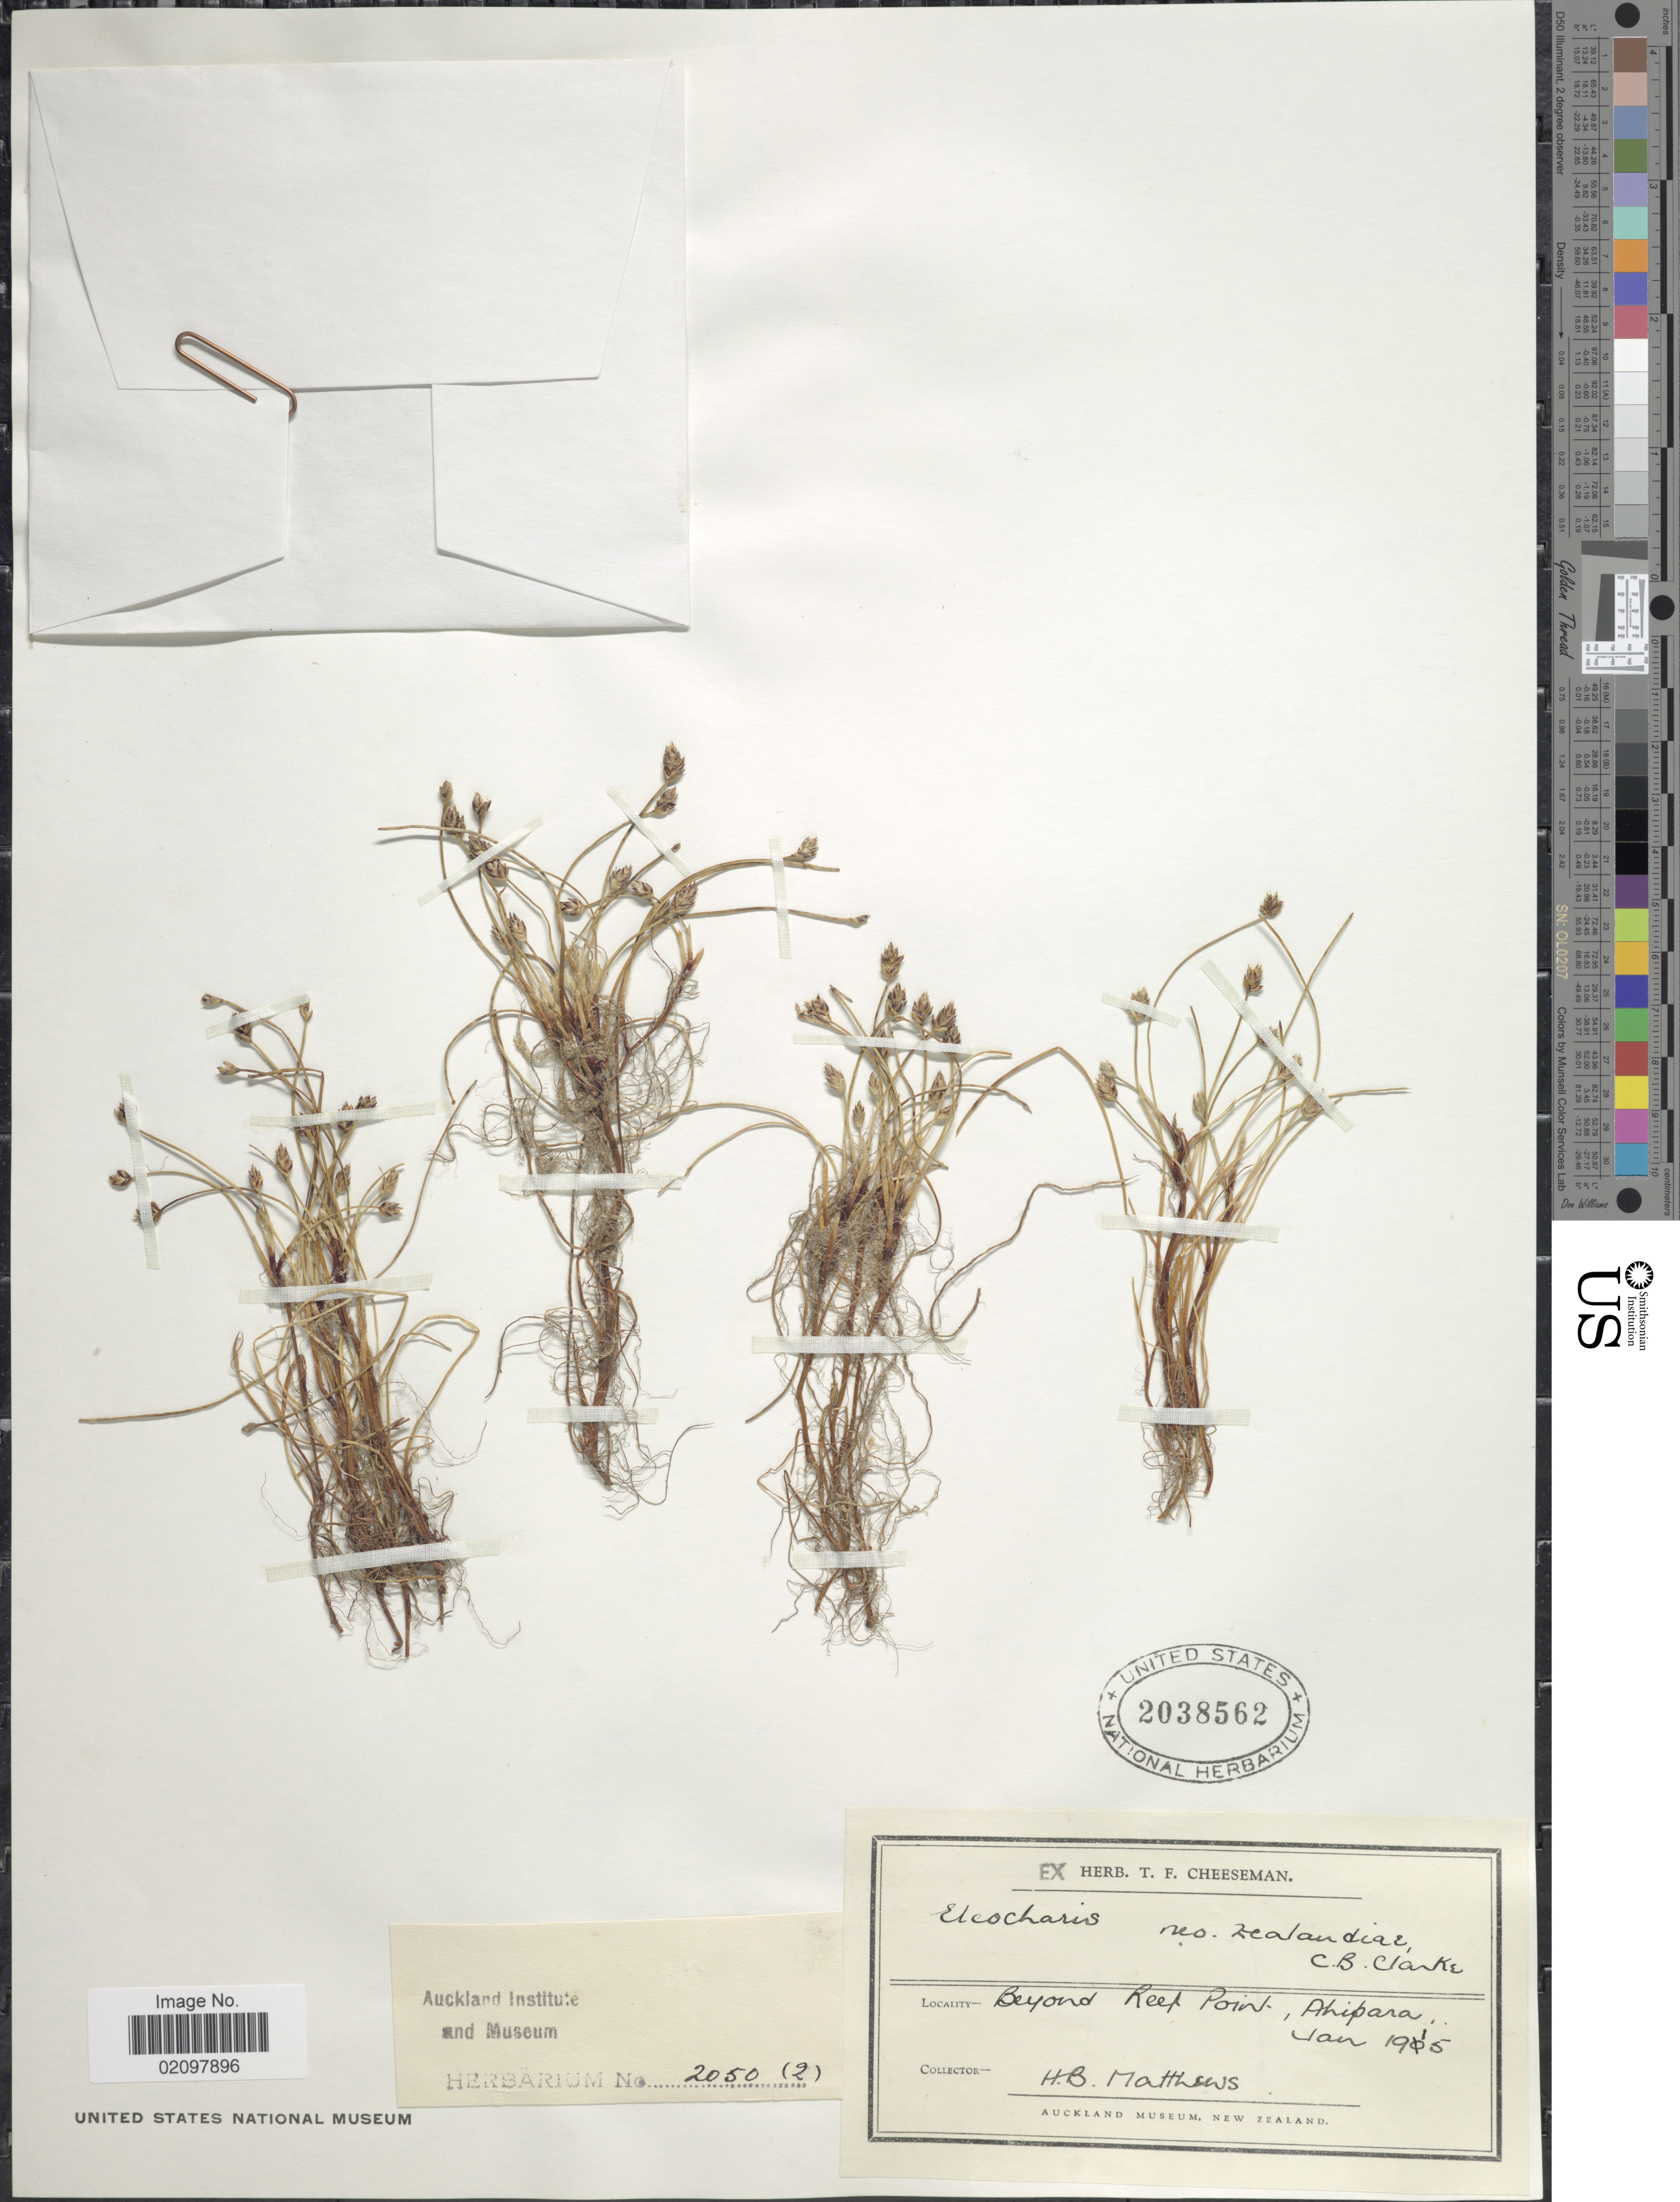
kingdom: Plantae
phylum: Tracheophyta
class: Liliopsida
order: Poales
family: Cyperaceae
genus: Eleocharis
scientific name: Eleocharis neozelandica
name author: C.B. Clarke ex Kirk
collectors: H. B. Matthews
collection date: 1915-01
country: New Zealand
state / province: Northland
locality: Beyond Reef Point, Ahipara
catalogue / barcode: US 2038562